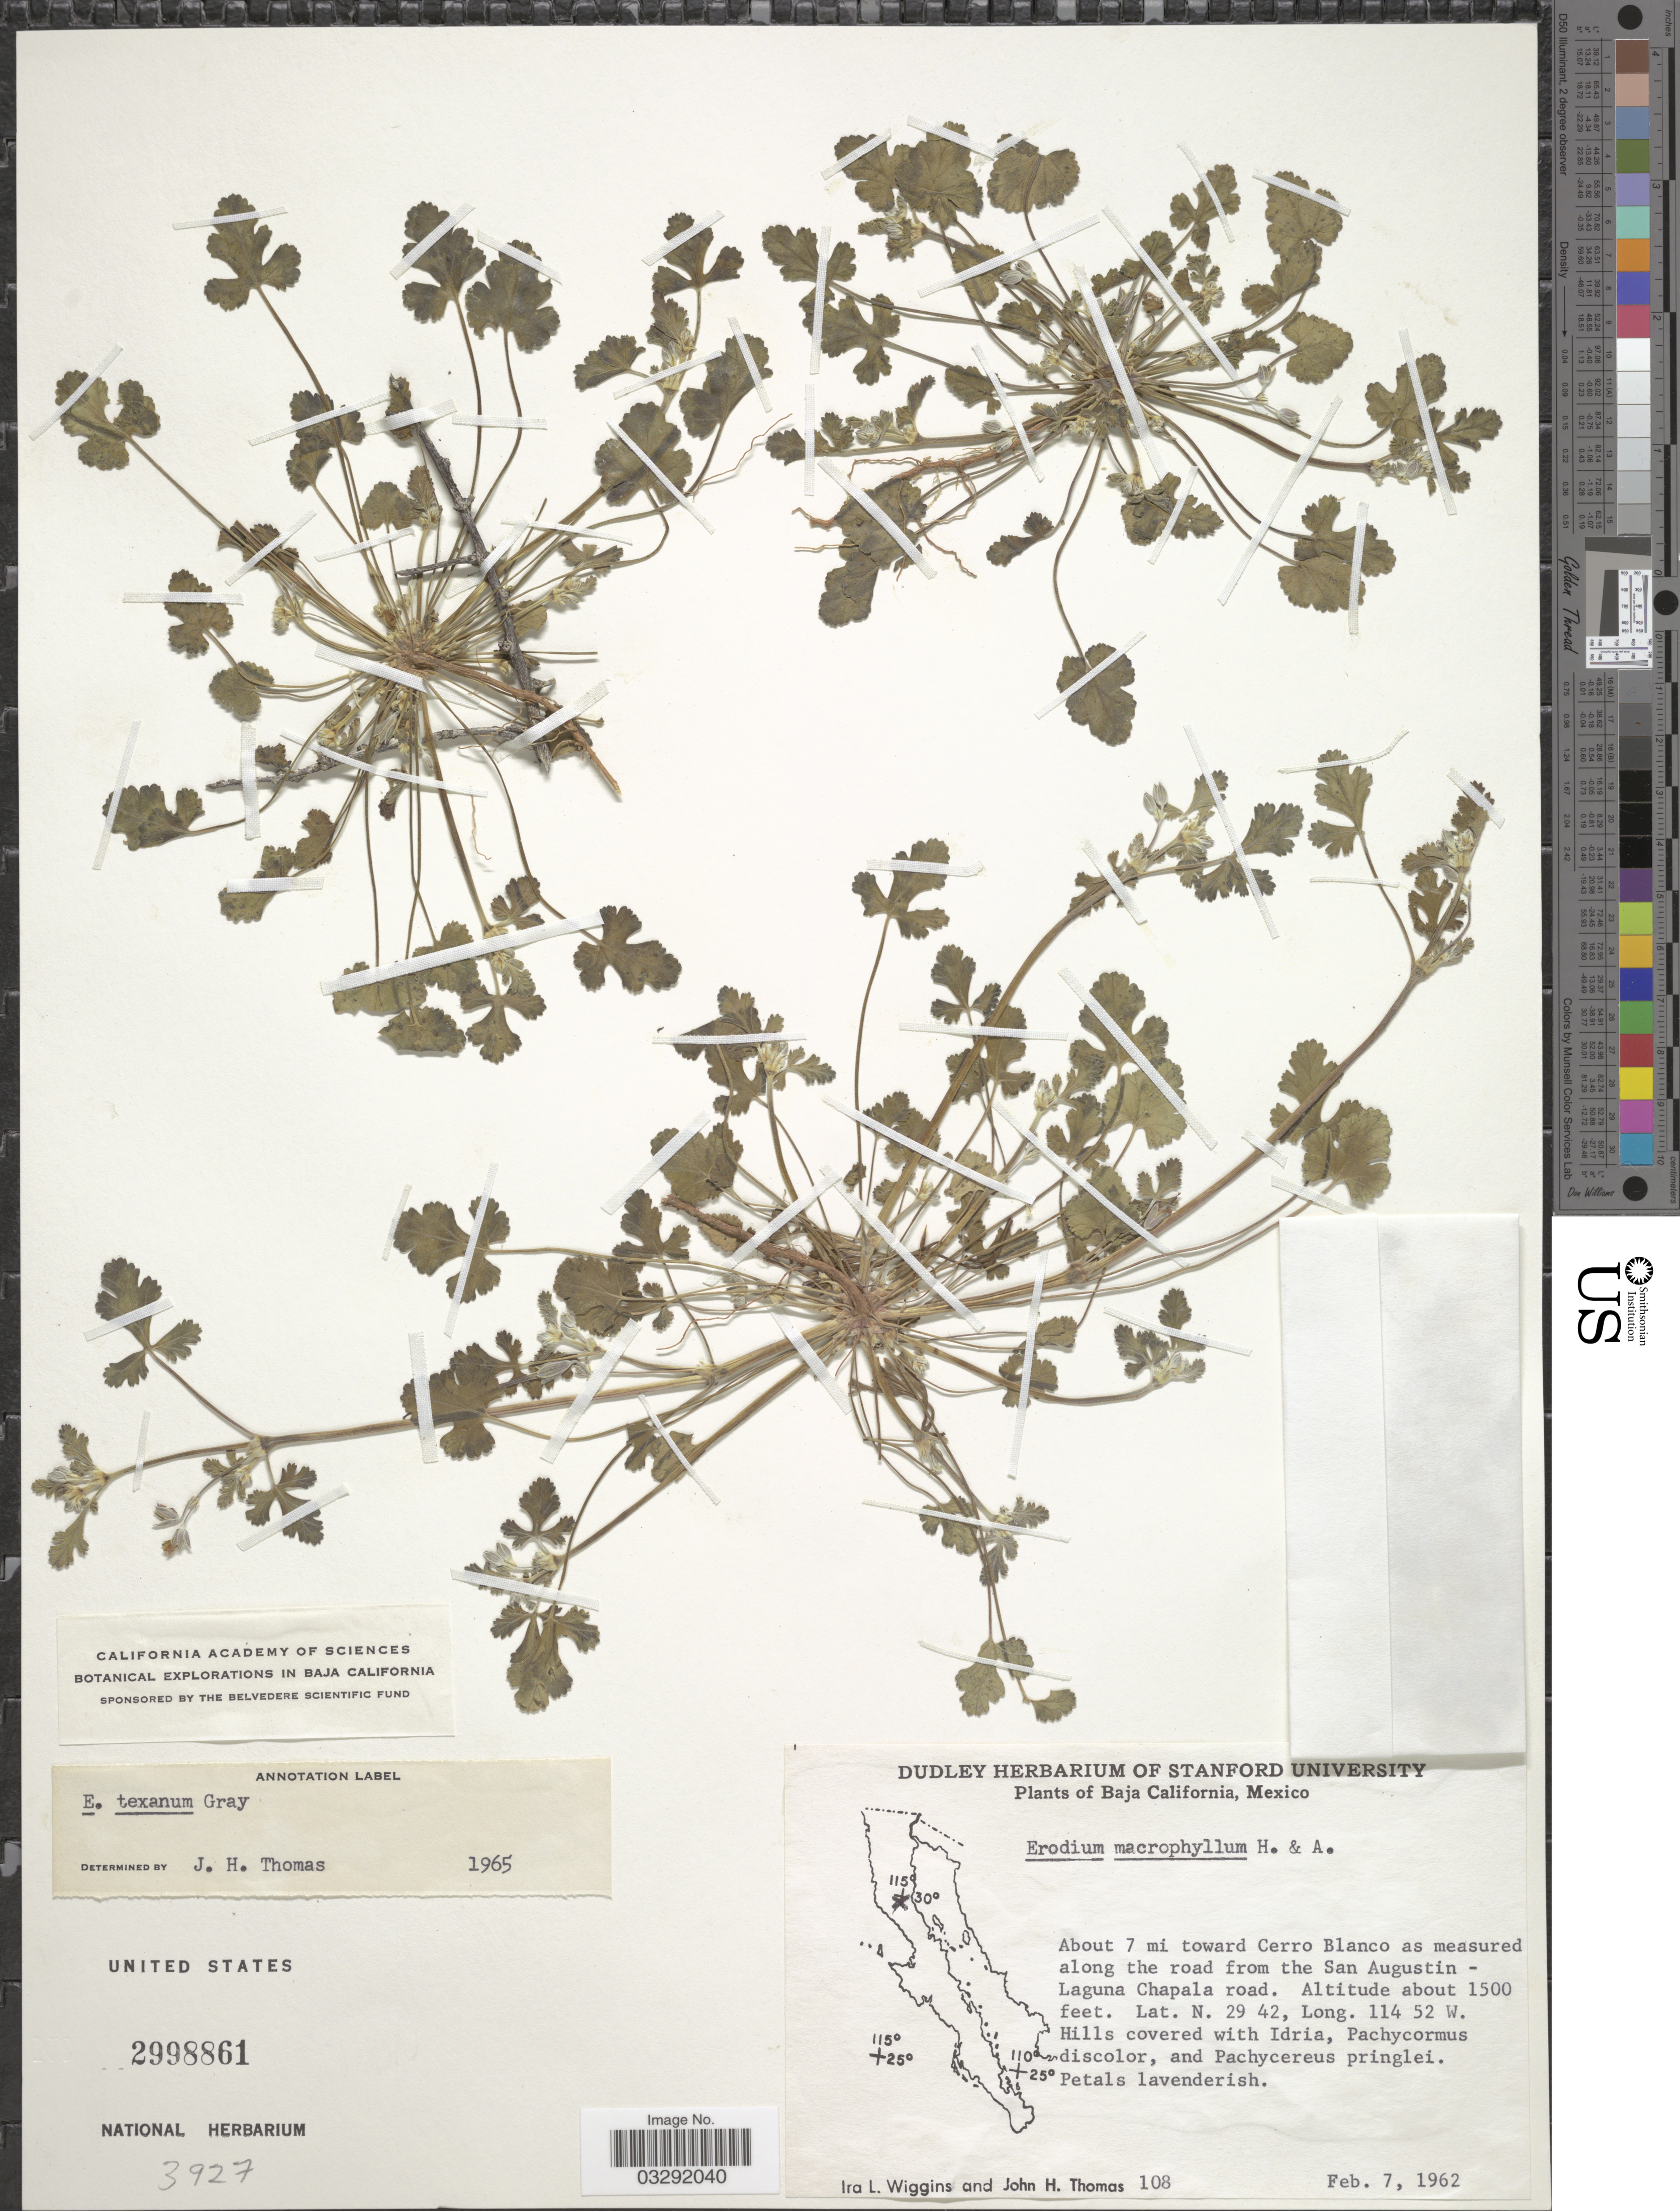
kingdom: Plantae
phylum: Tracheophyta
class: Magnoliopsida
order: Geraniales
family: Geraniaceae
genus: Erodium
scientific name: Erodium texanum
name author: A. Gray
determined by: Thomas, J. H.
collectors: I. L. Wiggins & J. H. Thomas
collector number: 108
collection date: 1962-02-07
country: Mexico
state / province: Baja California Norte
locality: About 7 mi toward Cerro Blanco as measured along the road from the San Augustin - Laguna Chapala road.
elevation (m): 457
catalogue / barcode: US 2998861